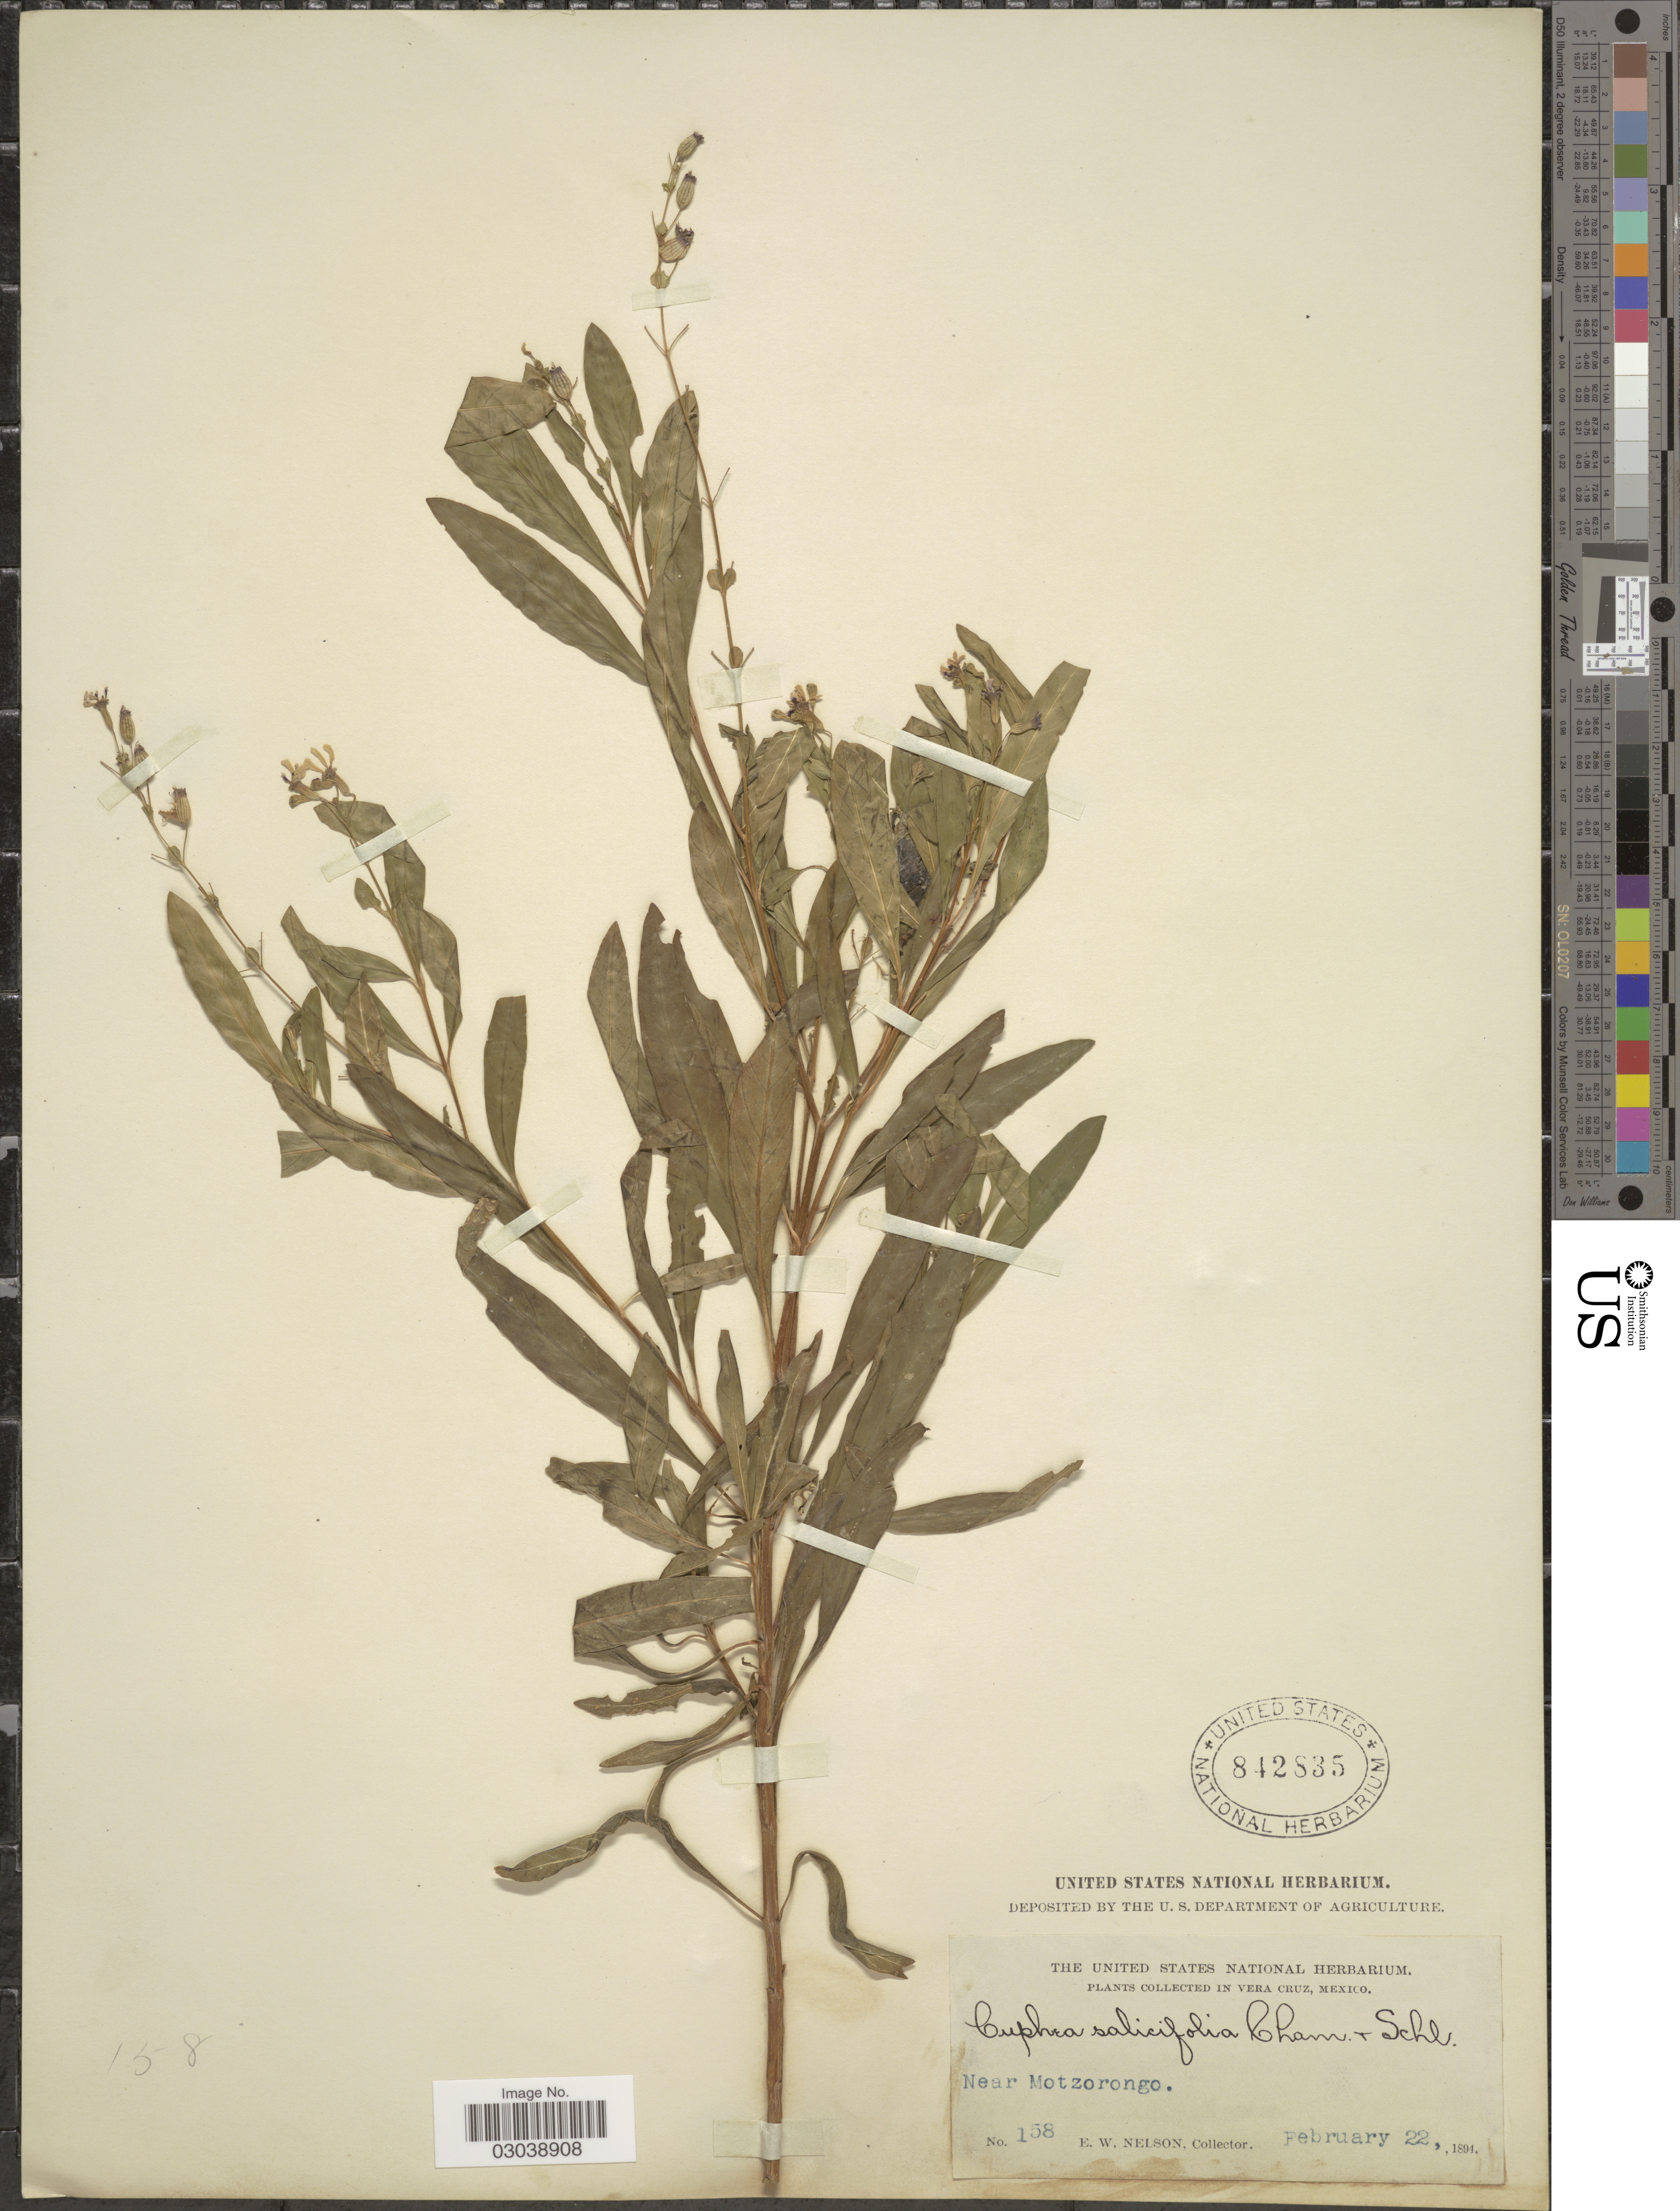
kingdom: Plantae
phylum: Tracheophyta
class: Magnoliopsida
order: Myrtales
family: Lythraceae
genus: Cuphea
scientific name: Cuphea salicifolia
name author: Schltdl. & Cham.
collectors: E. W. Nelson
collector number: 158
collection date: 1894-02-22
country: Mexico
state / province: Veracruz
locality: Vera Cruz, near Motzorongo.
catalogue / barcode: US 842835